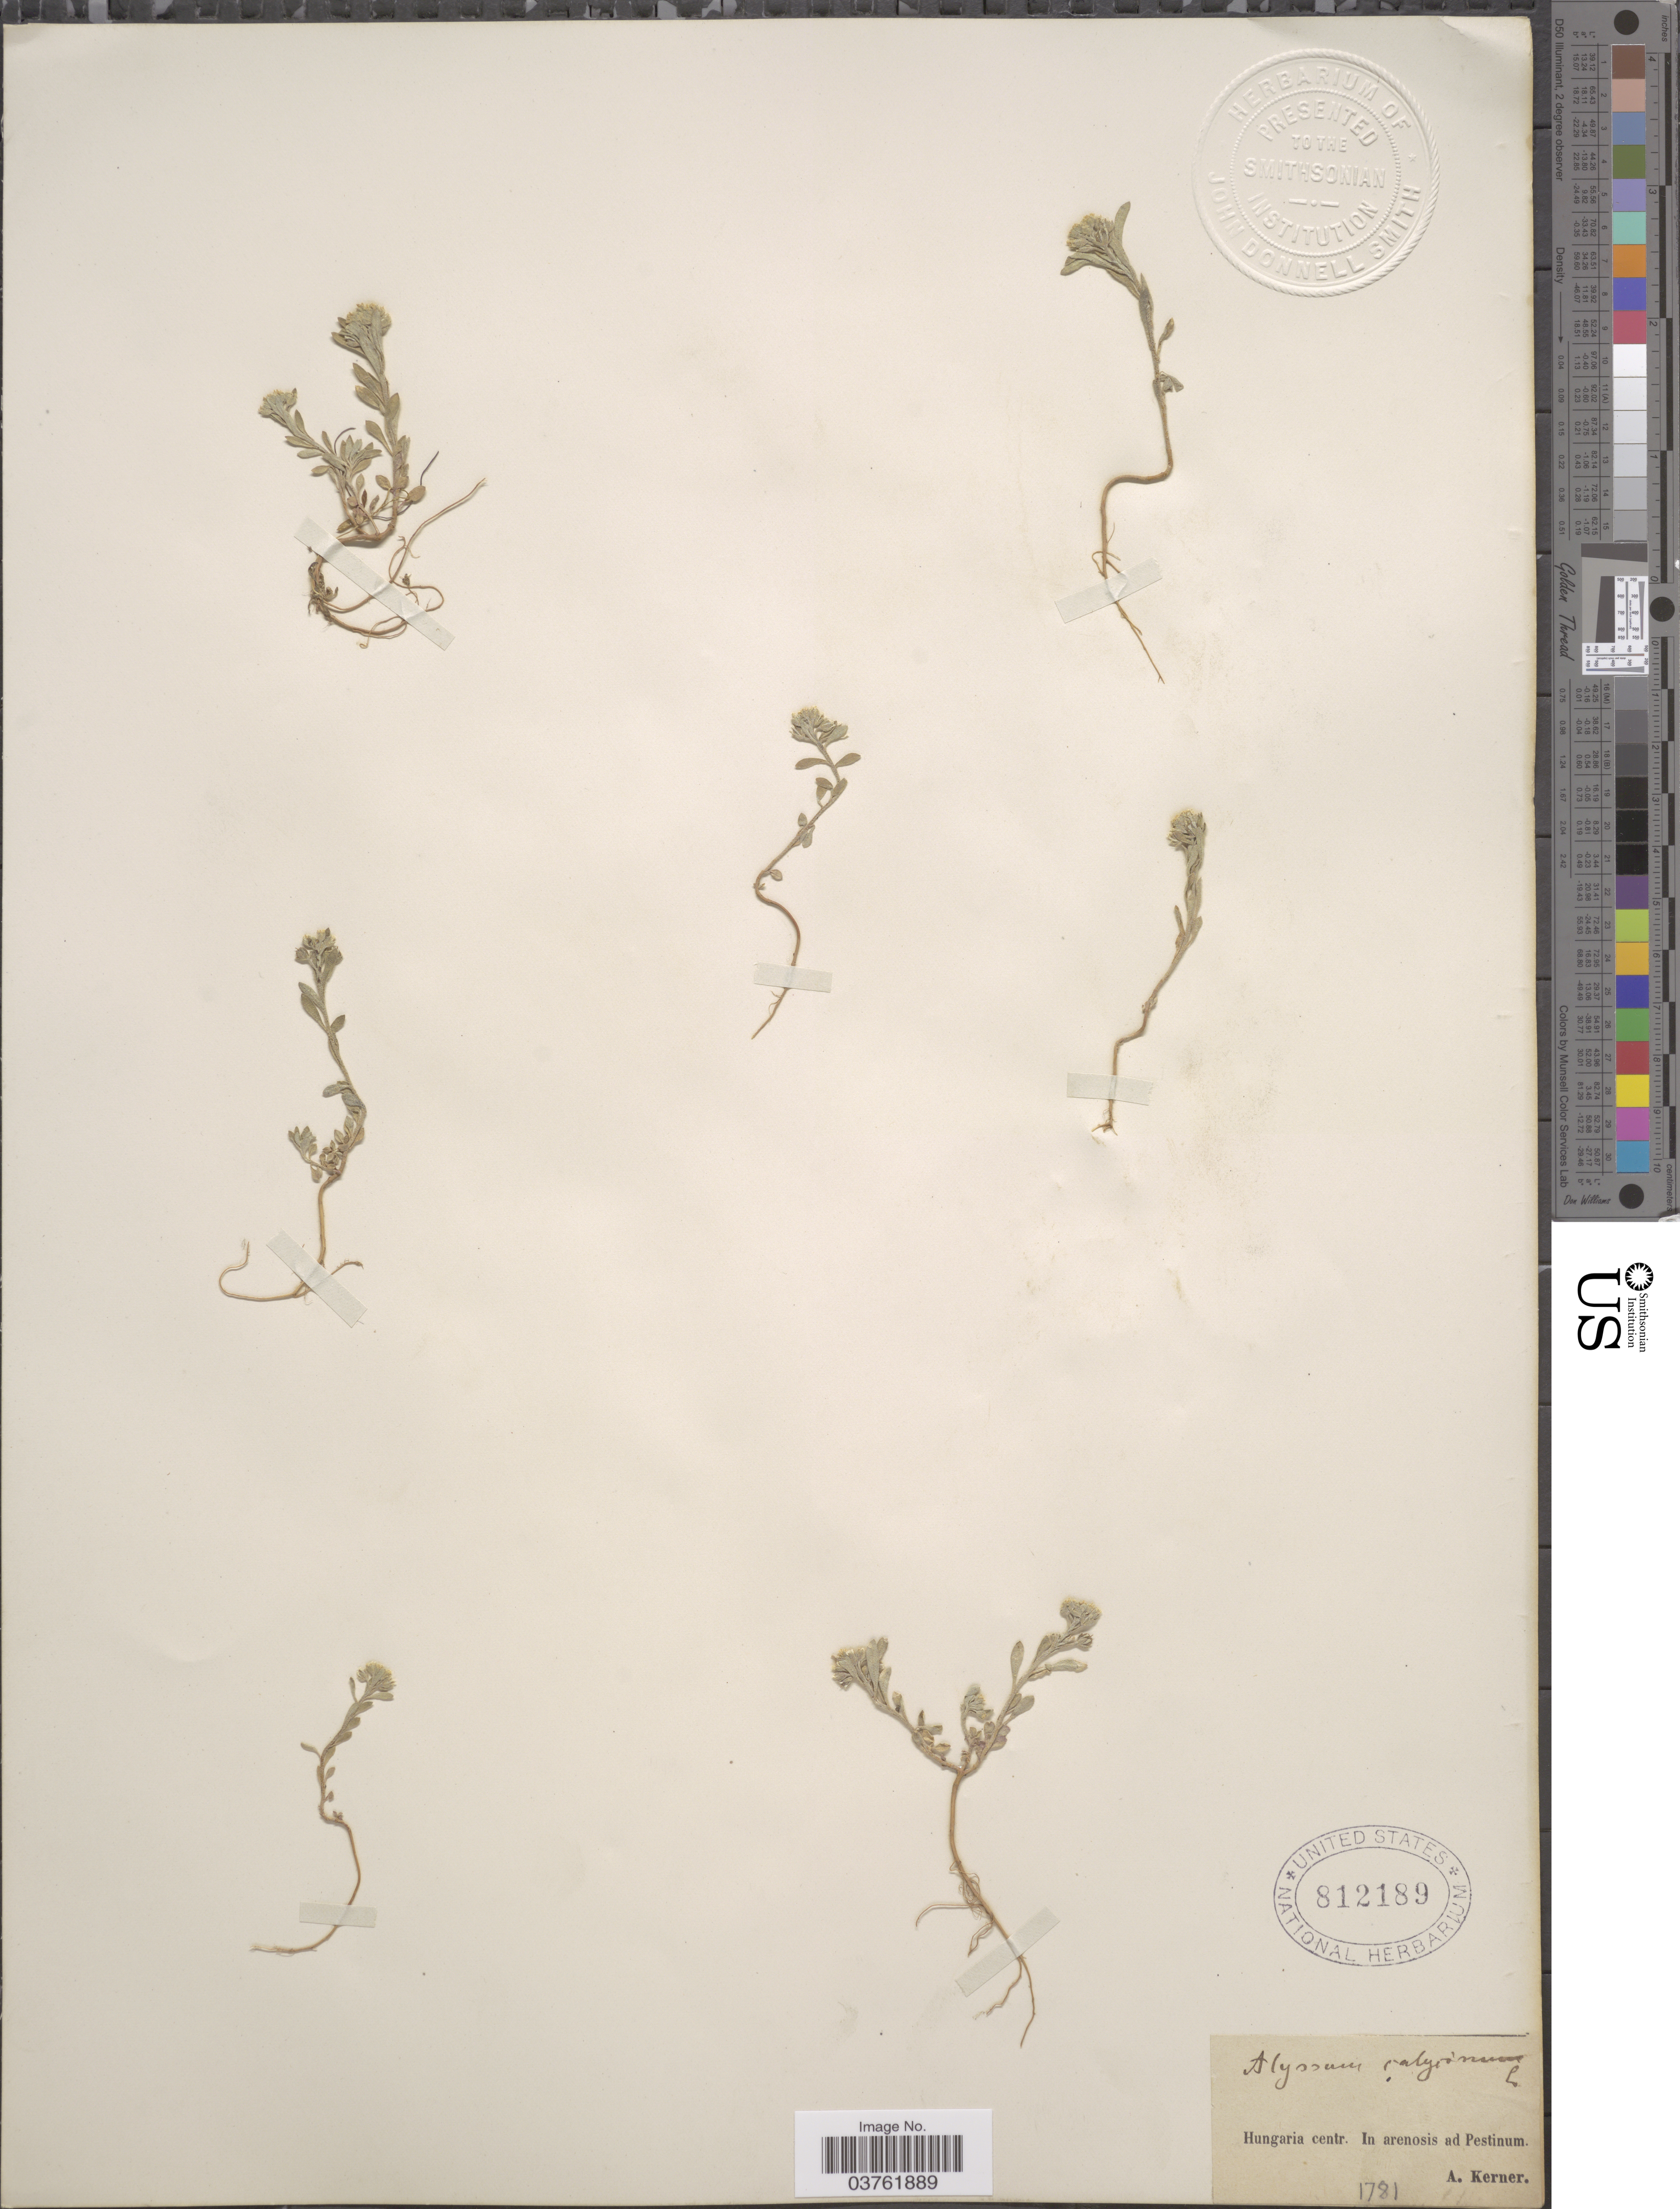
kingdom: Plantae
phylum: Tracheophyta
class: Magnoliopsida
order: Brassicales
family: Brassicaceae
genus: Alyssum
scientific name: Alyssum calycinum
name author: L.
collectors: A. Kerner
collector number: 1781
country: Hungary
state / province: Pest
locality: Hungaria centr. In arenosis ad Pestinum.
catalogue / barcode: US 812189